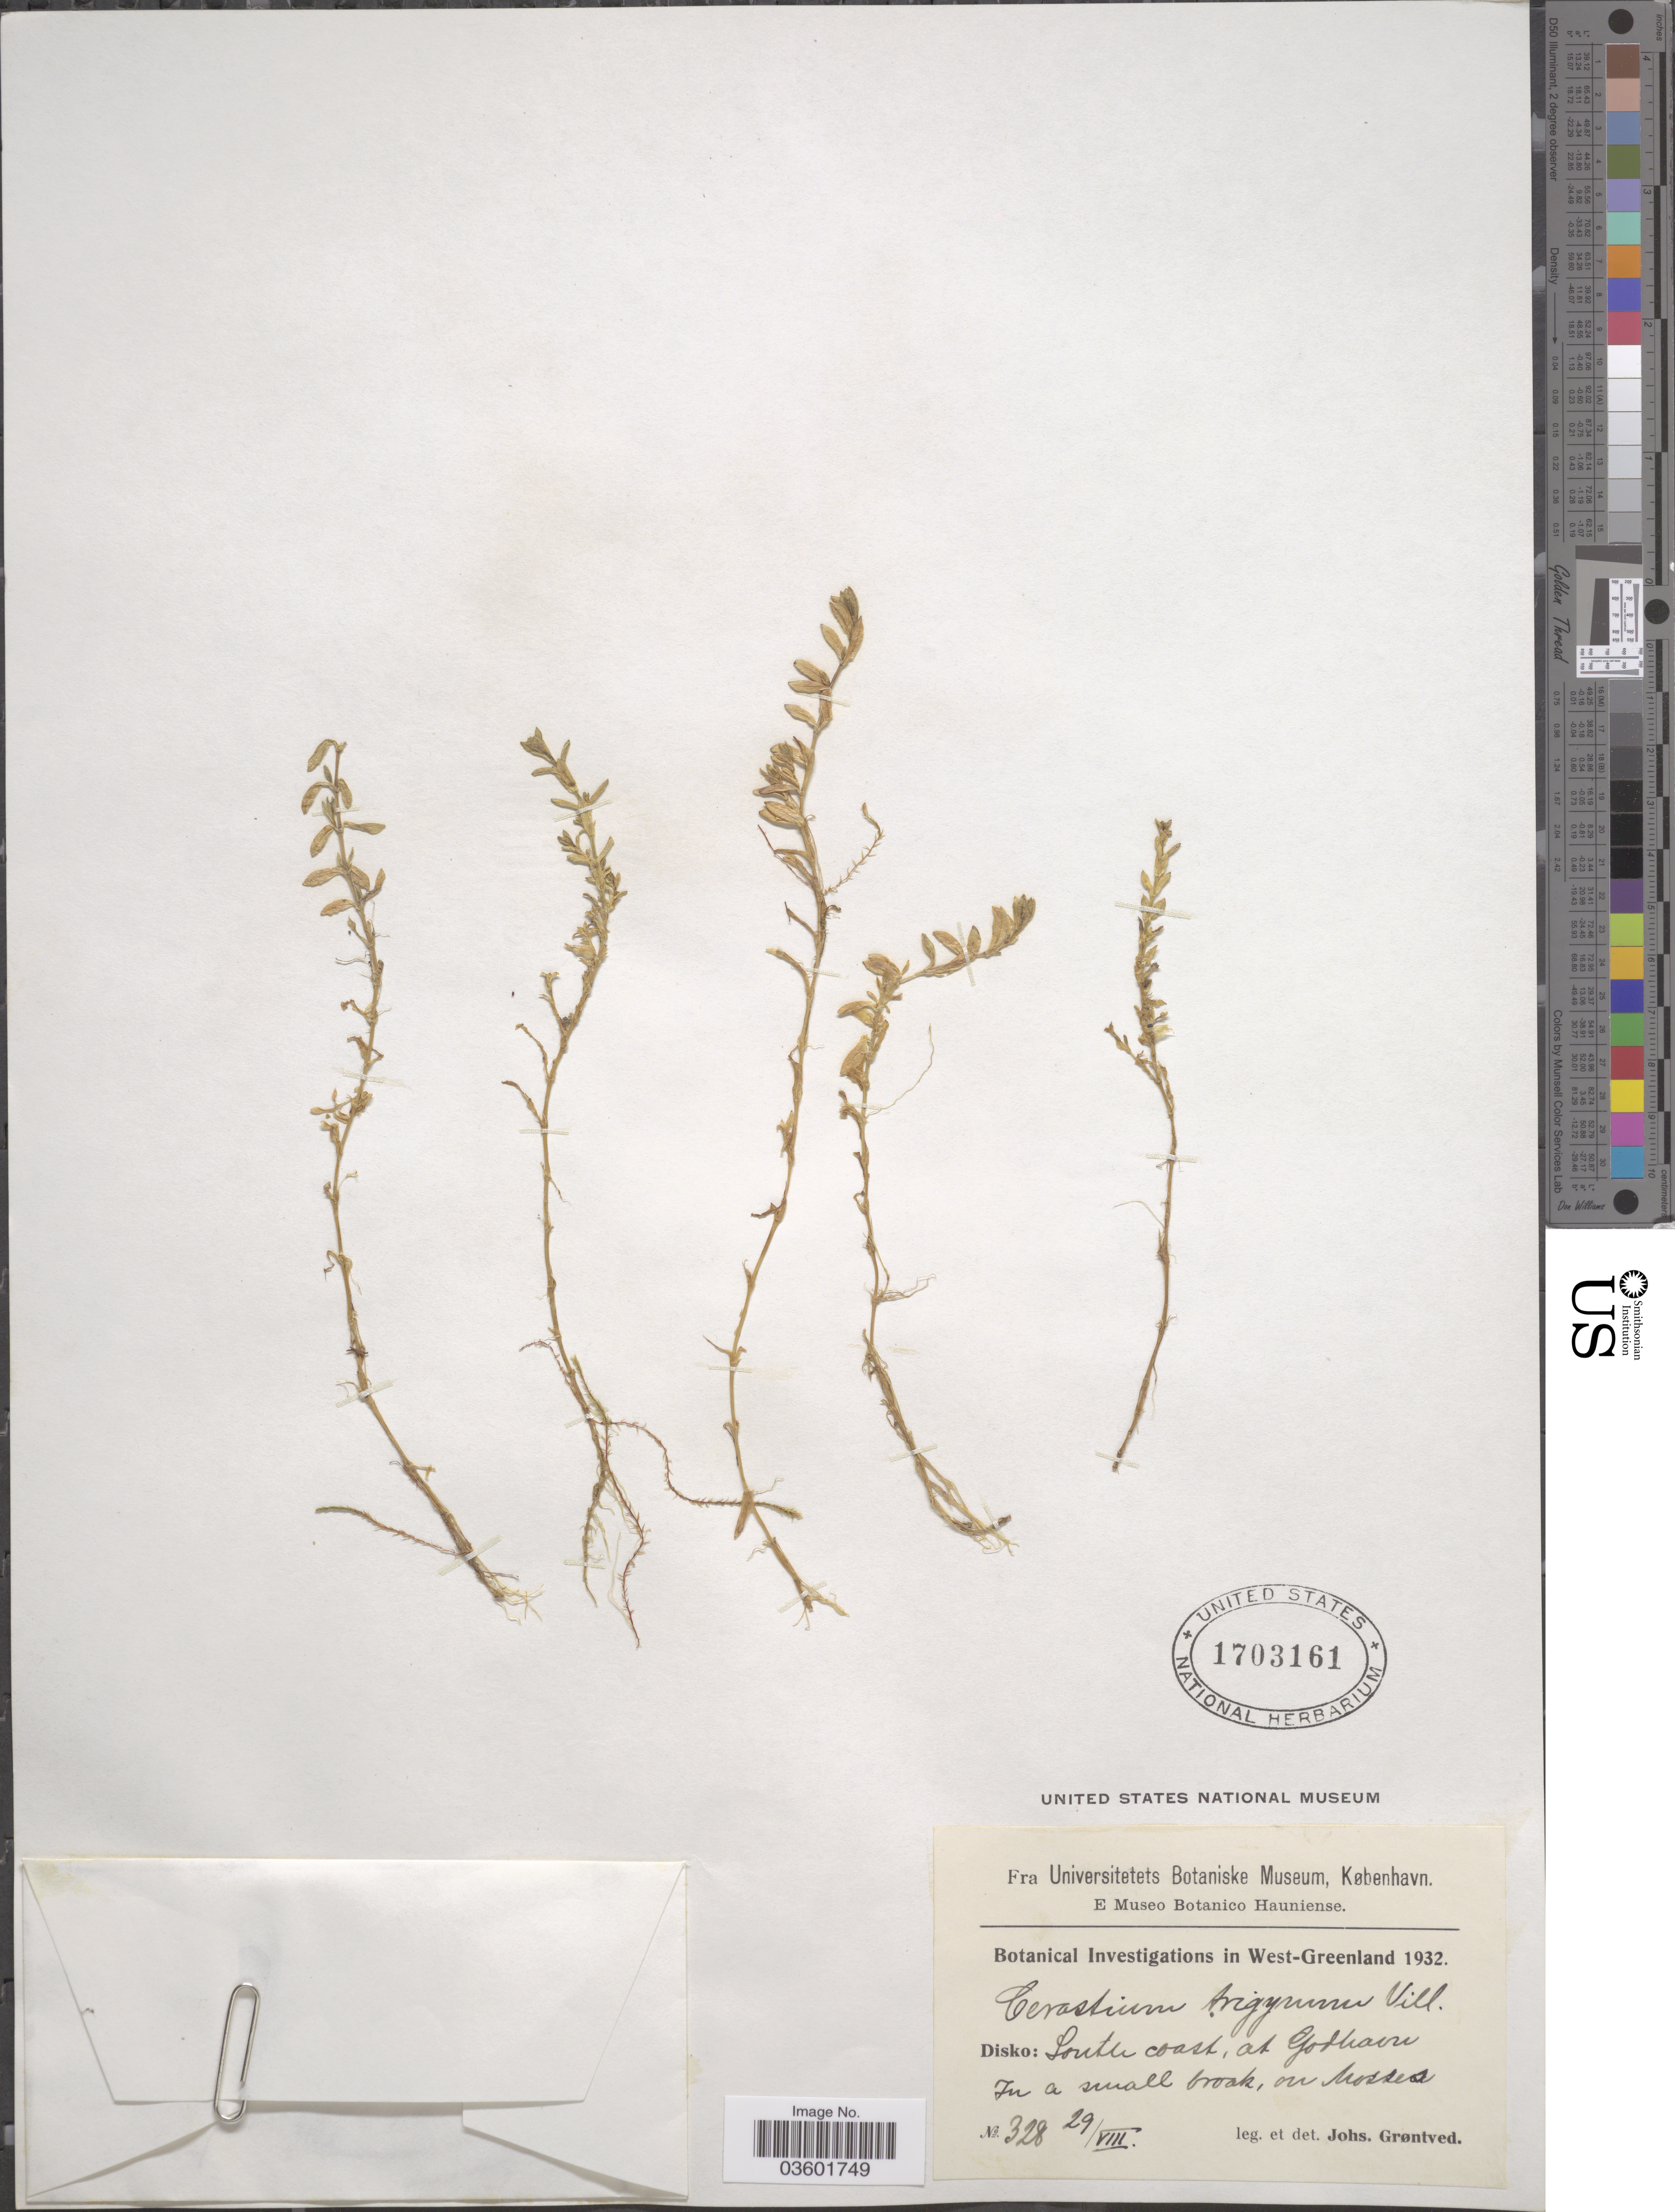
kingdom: Plantae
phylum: Tracheophyta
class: Magnoliopsida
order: Caryophyllales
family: Caryophyllaceae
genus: Cerastium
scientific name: Cerastium cerastoides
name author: (L.) Britton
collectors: J. Gröntved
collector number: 328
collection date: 1932-08-29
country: Greenland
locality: West-Greenland. Disko: South coast, at Godhavn, on Mosses.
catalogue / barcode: US 1703161